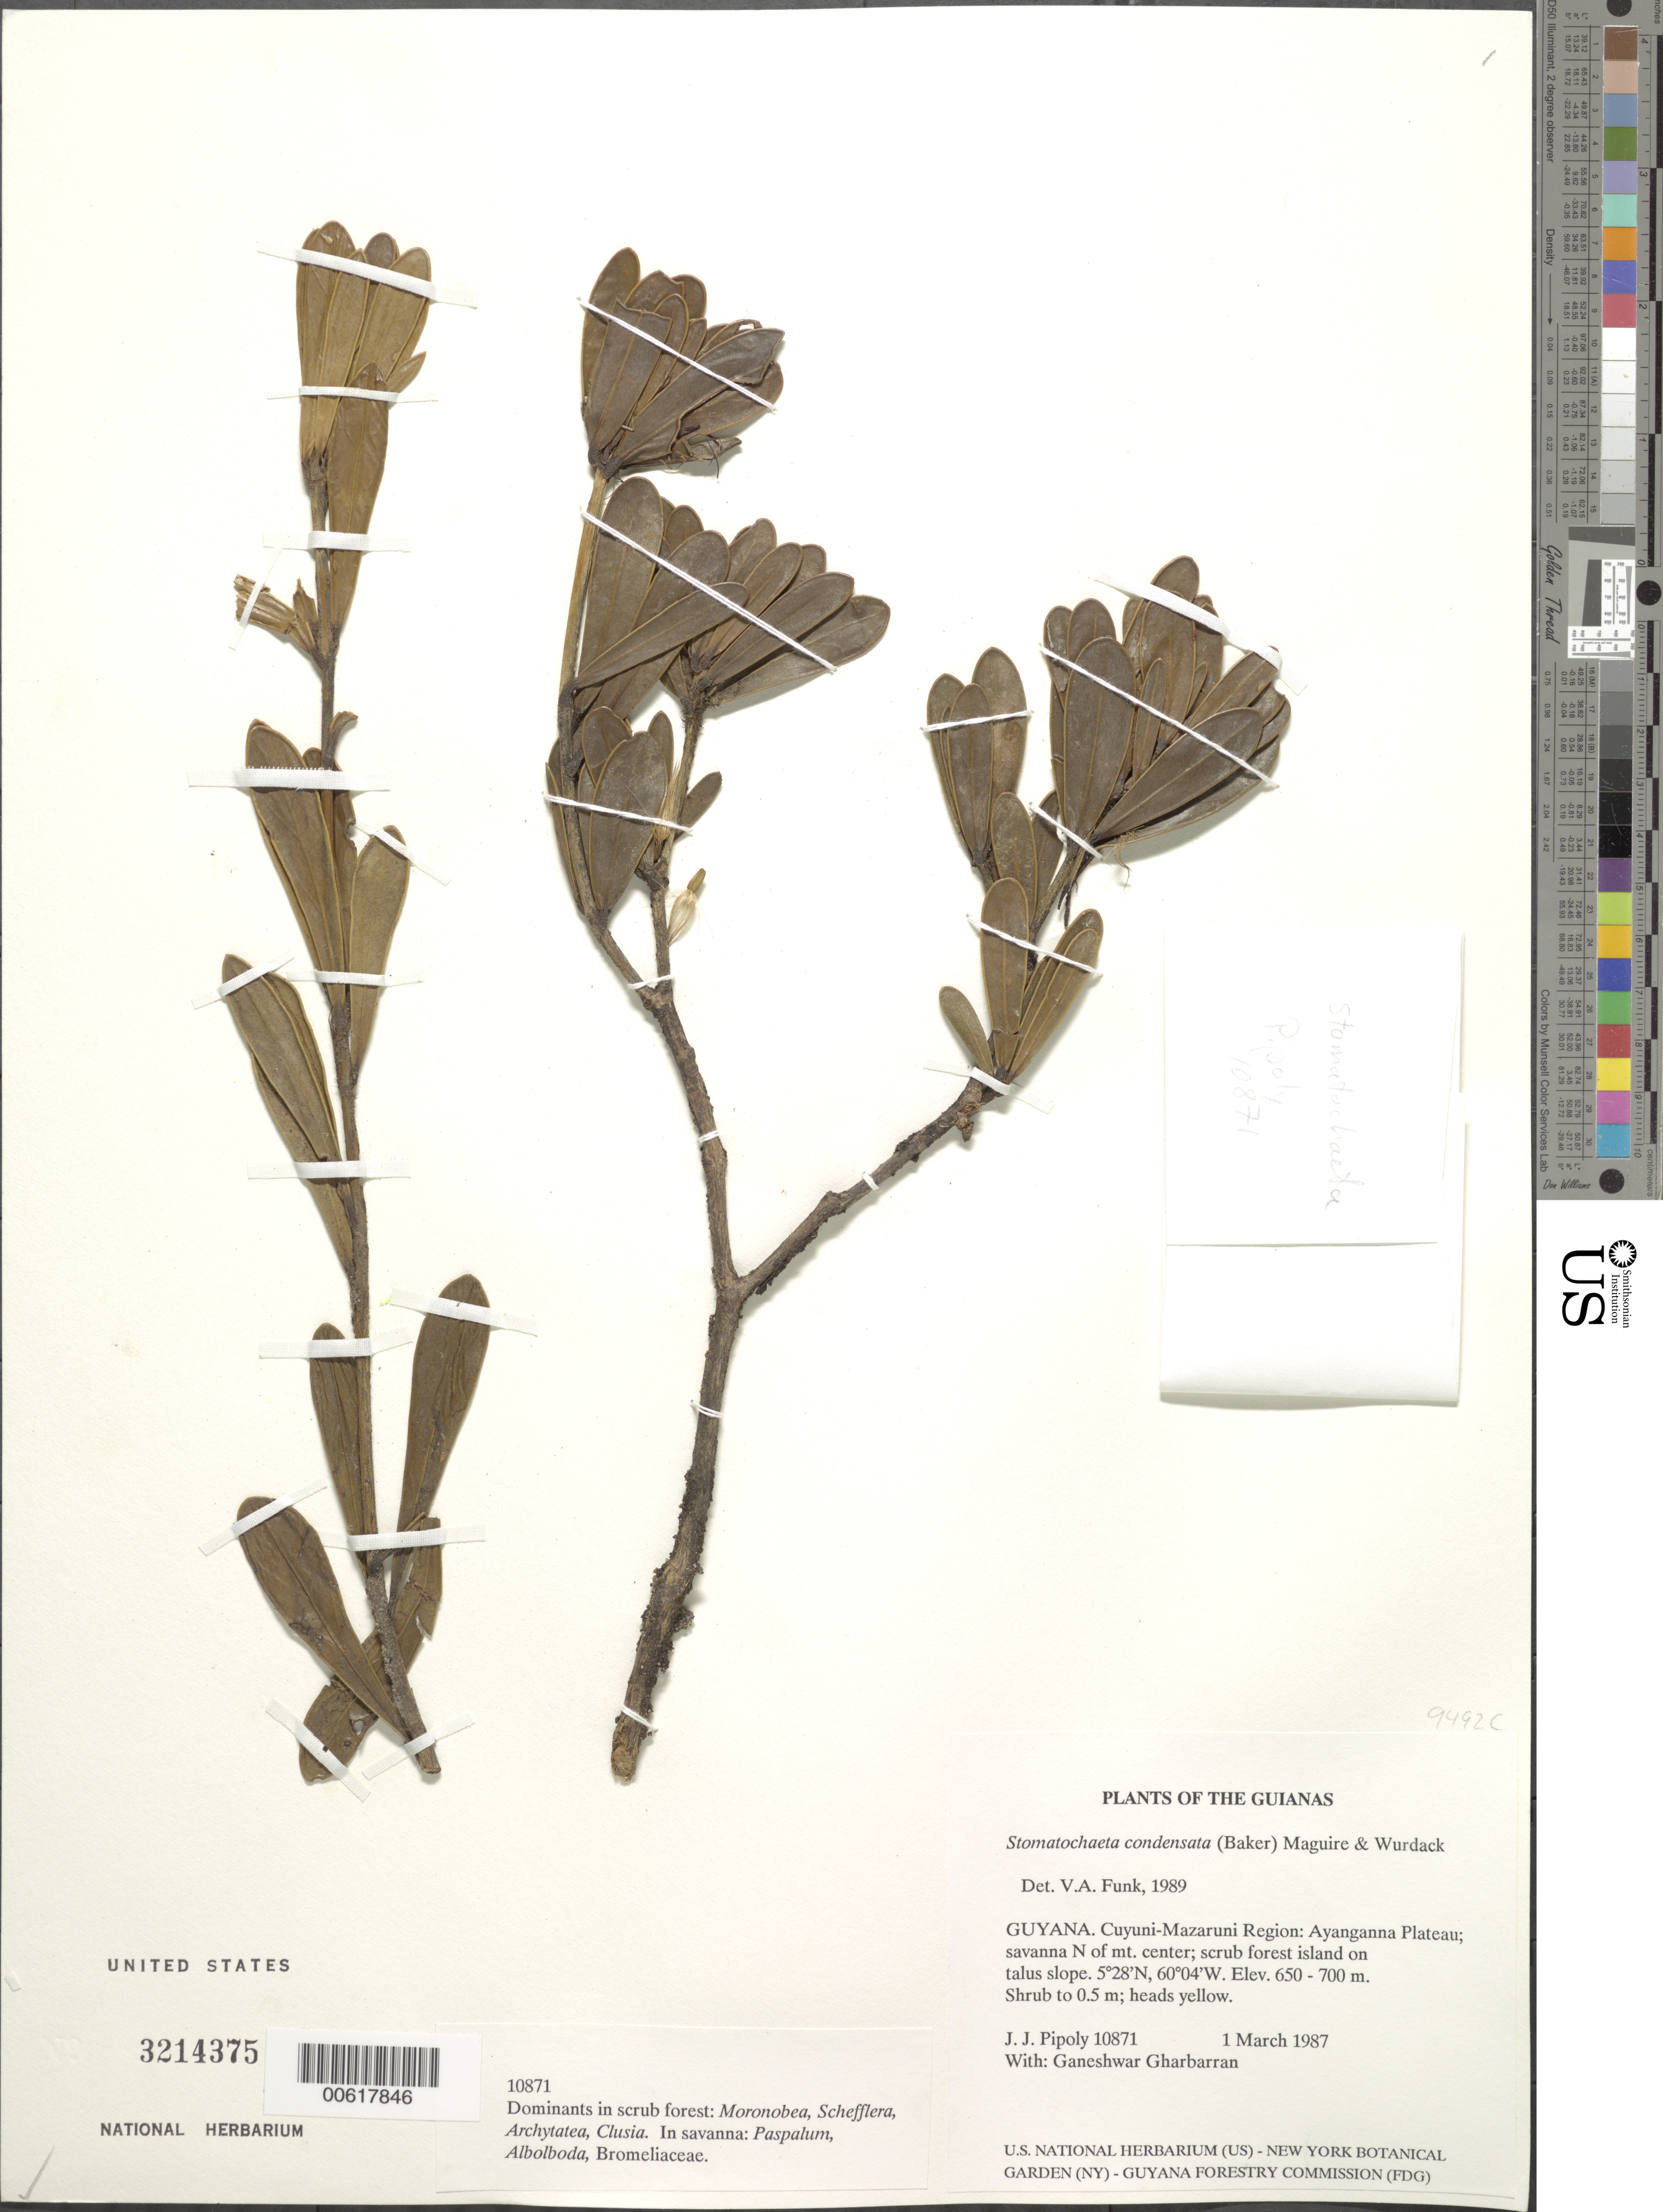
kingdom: Plantae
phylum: Tracheophyta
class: Magnoliopsida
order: Asterales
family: Asteraceae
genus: Stomatochaeta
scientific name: Stomatochaeta condensata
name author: (Baker) Maguire & Wurdack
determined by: Funk, Vicki A., (BOT), Smithsonian Institution - National Museum of Natural History (UNITED STATES)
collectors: J. J. Pipoly & G. Gharbarran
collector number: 10871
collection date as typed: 1 March 1987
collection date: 1987-03-01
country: Guyana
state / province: Cuyuni-Mazaruni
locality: Ayanganna Plateau, N of mountain center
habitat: Savanna with scrub forest island on talus slope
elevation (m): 650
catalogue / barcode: US 3214375